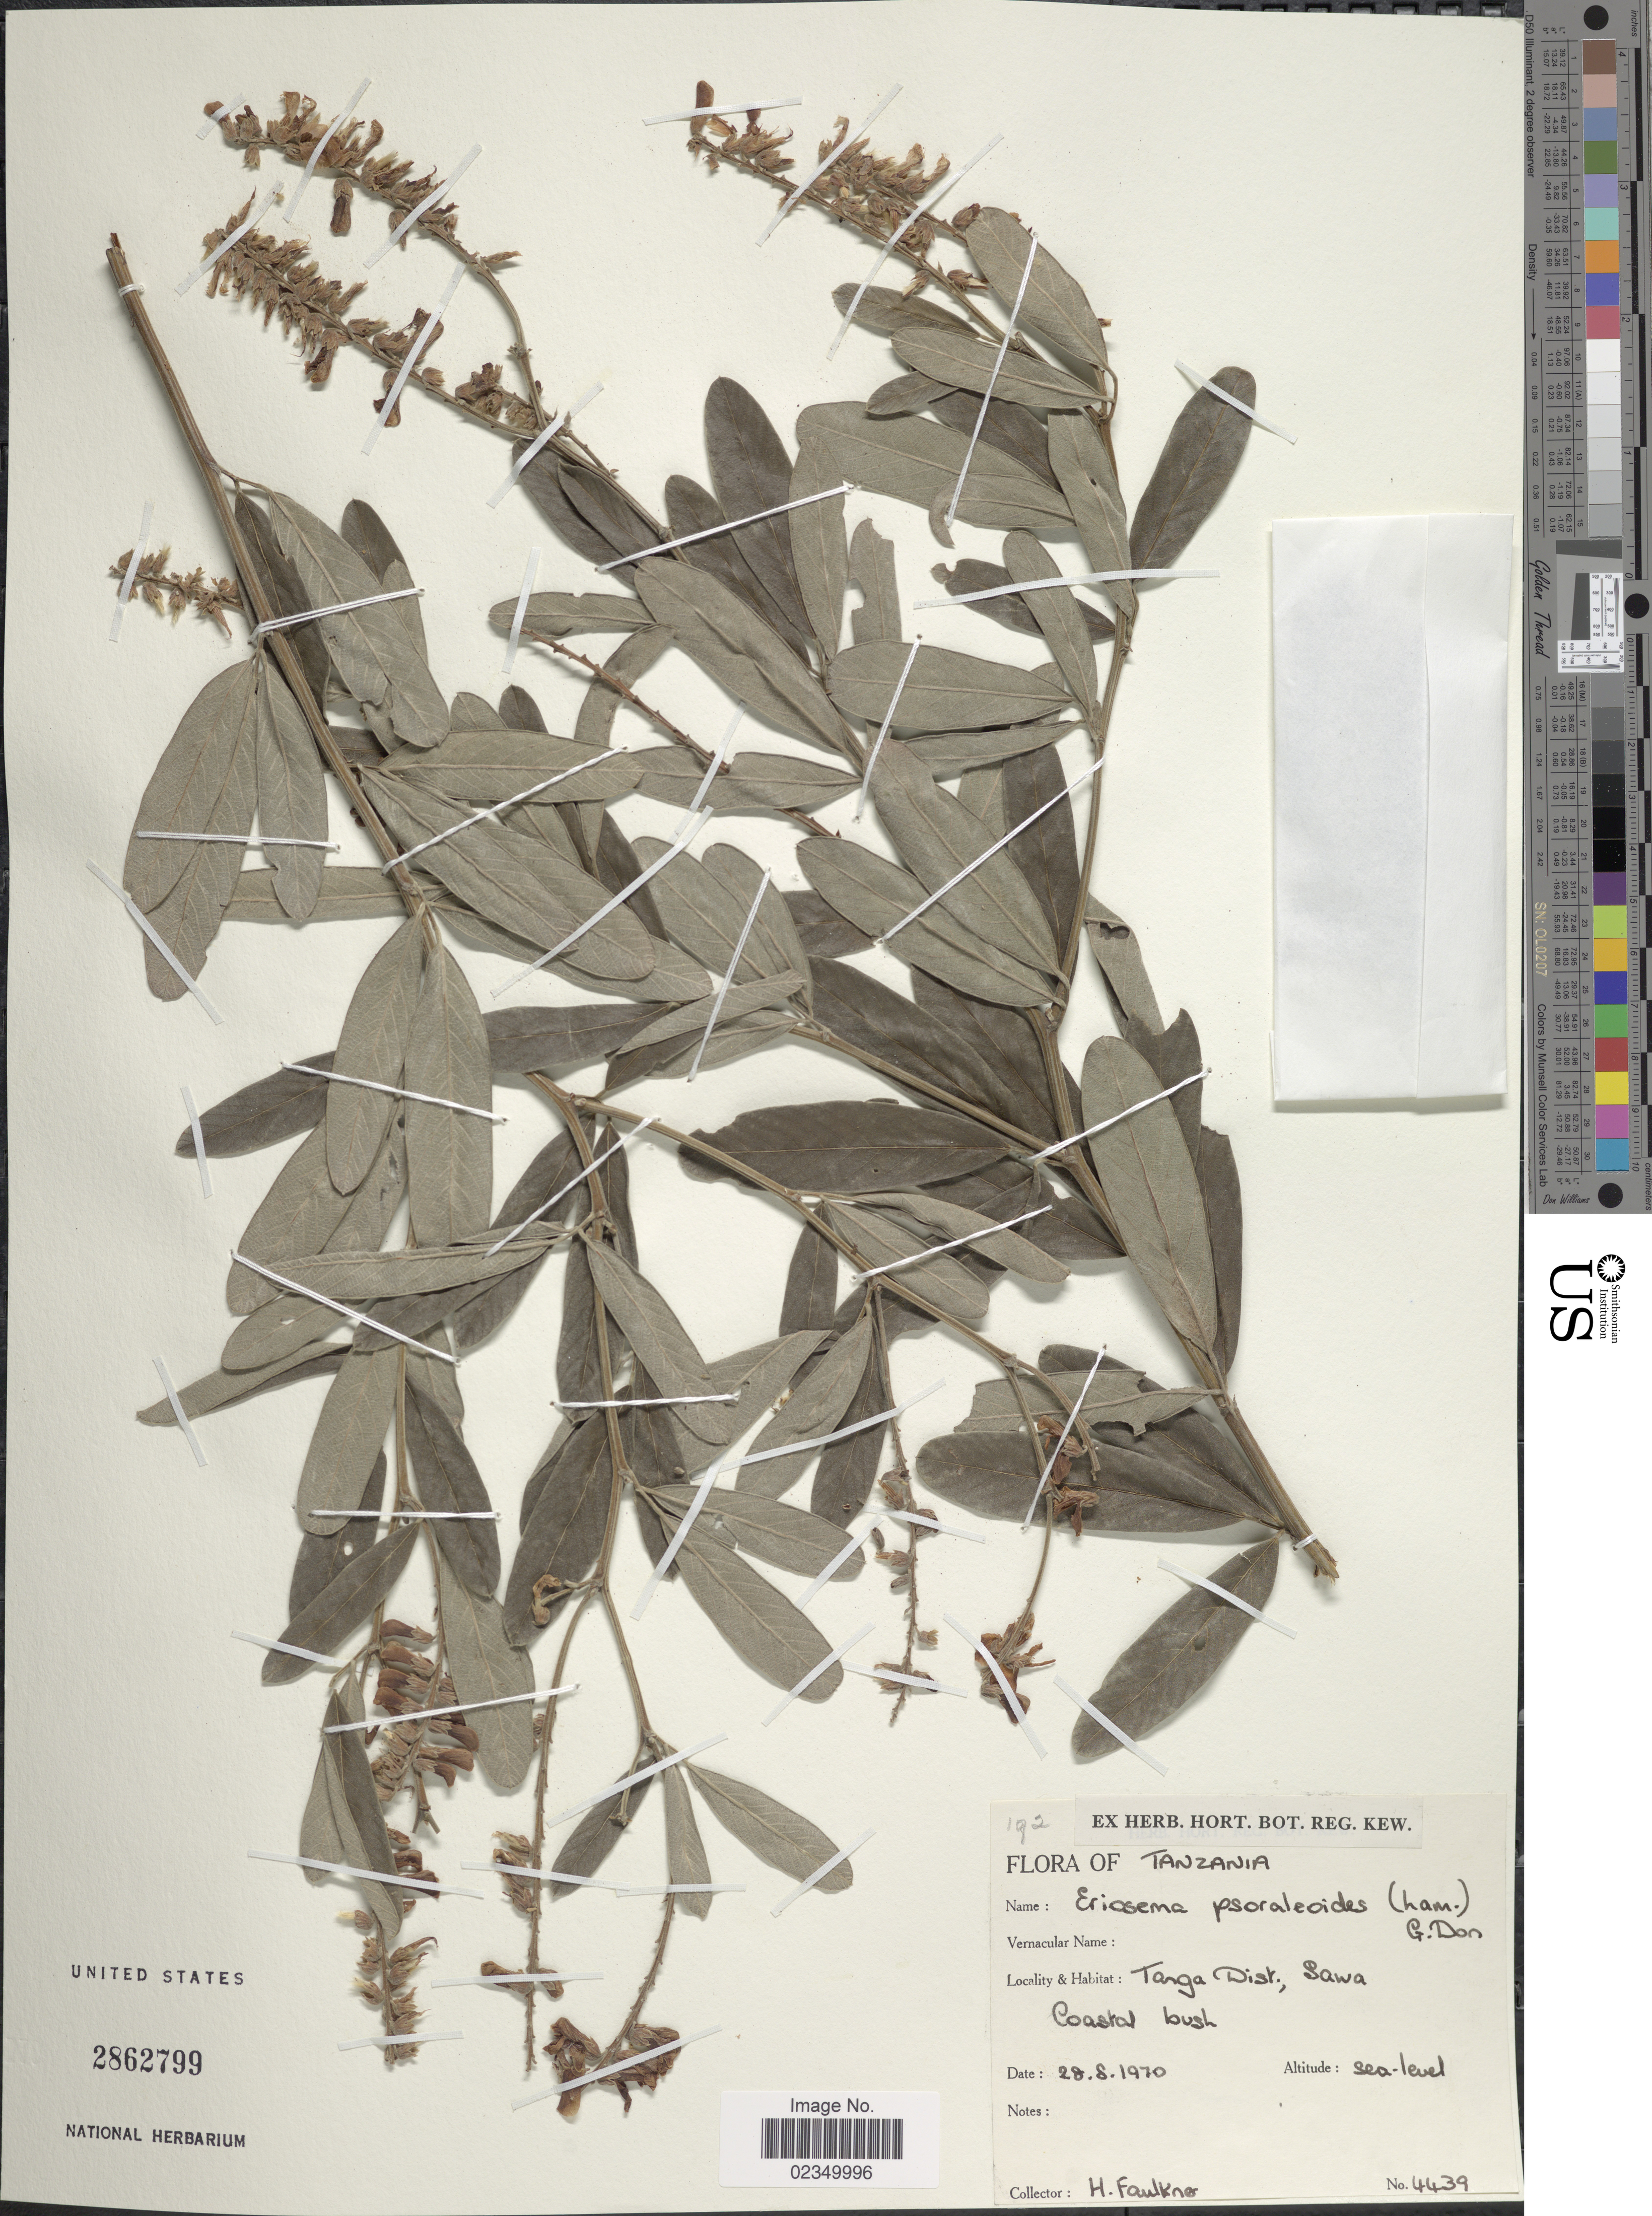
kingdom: Plantae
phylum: Tracheophyta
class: Magnoliopsida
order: Fabales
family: Fabaceae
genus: Eriosema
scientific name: Eriosema psoraloides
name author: (Lam.) G. Don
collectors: H. Faulkner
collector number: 4439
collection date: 1970-08-28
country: Tanzania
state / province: Tanga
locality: Tanzania, Tanga Dist., Sawa, Coastal bush.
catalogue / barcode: US 2862799